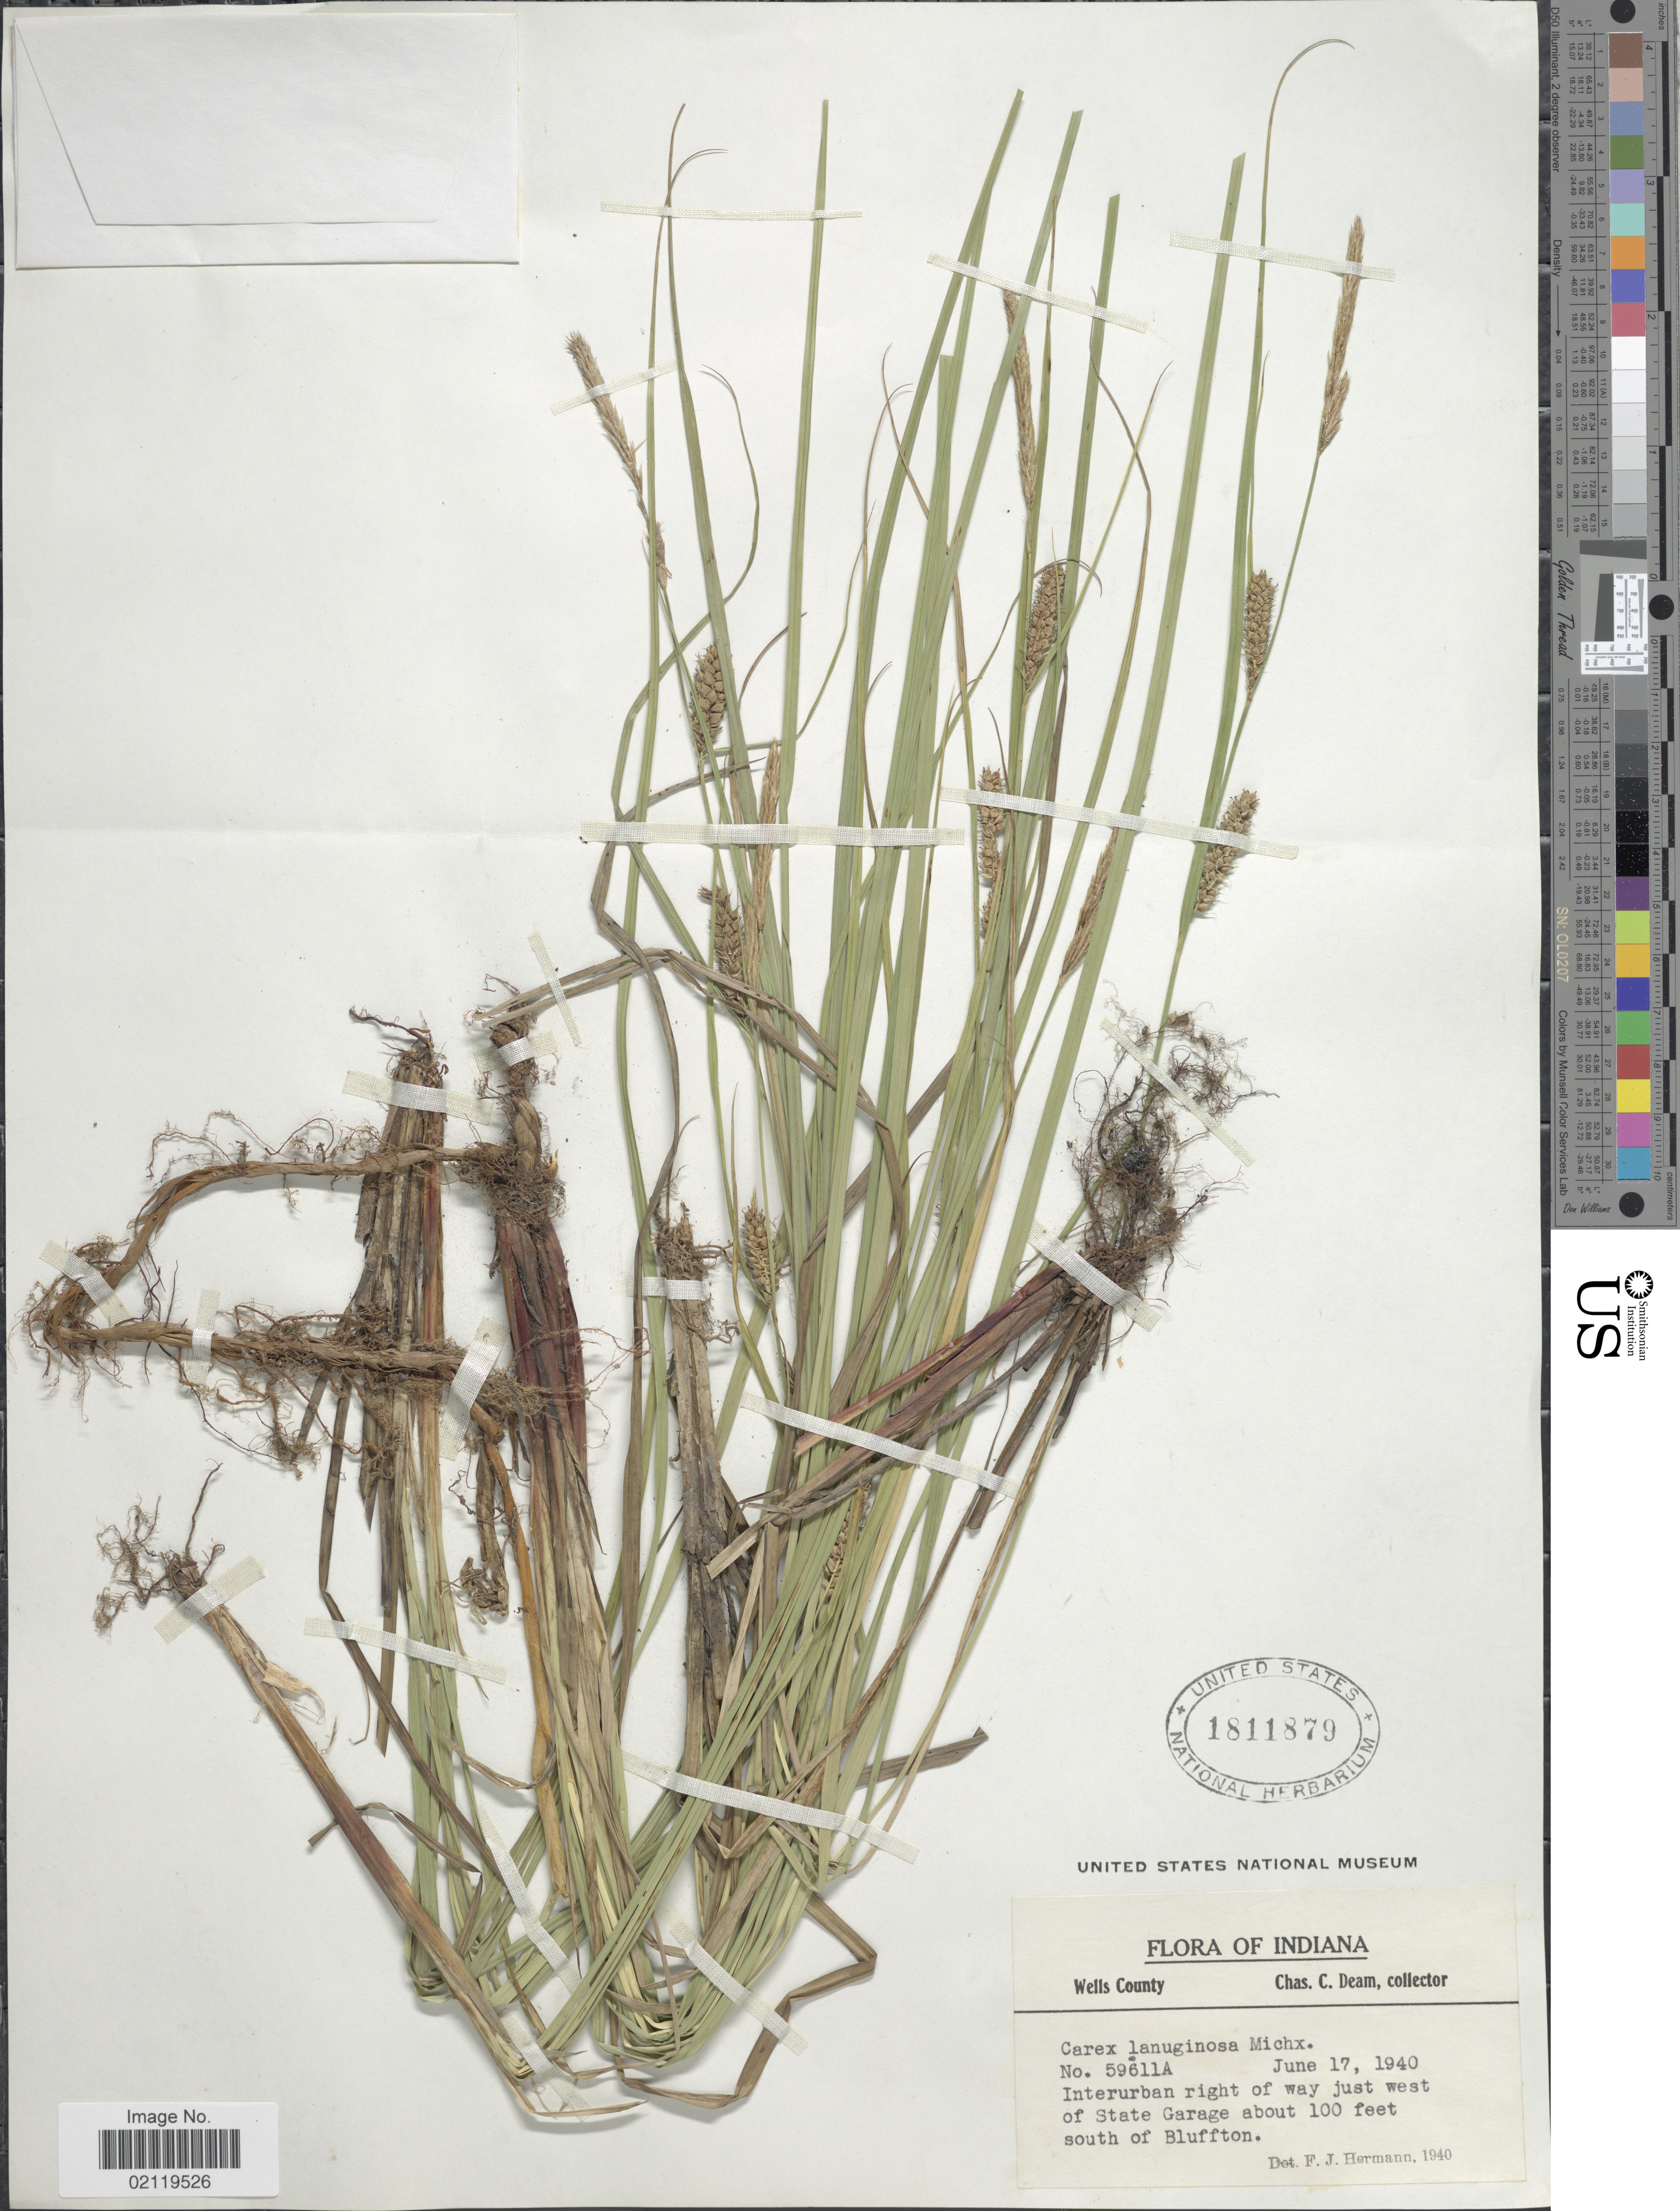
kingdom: Plantae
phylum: Tracheophyta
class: Liliopsida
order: Poales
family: Cyperaceae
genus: Carex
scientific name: Carex pellita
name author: Muhl. ex Willd.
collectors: C. C. Deam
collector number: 59611A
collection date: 1940-06-17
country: United States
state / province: Indiana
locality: Wells County. Interurban right of way just west of State Garagae about 100 feet south of Bluffton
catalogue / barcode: US 1811879